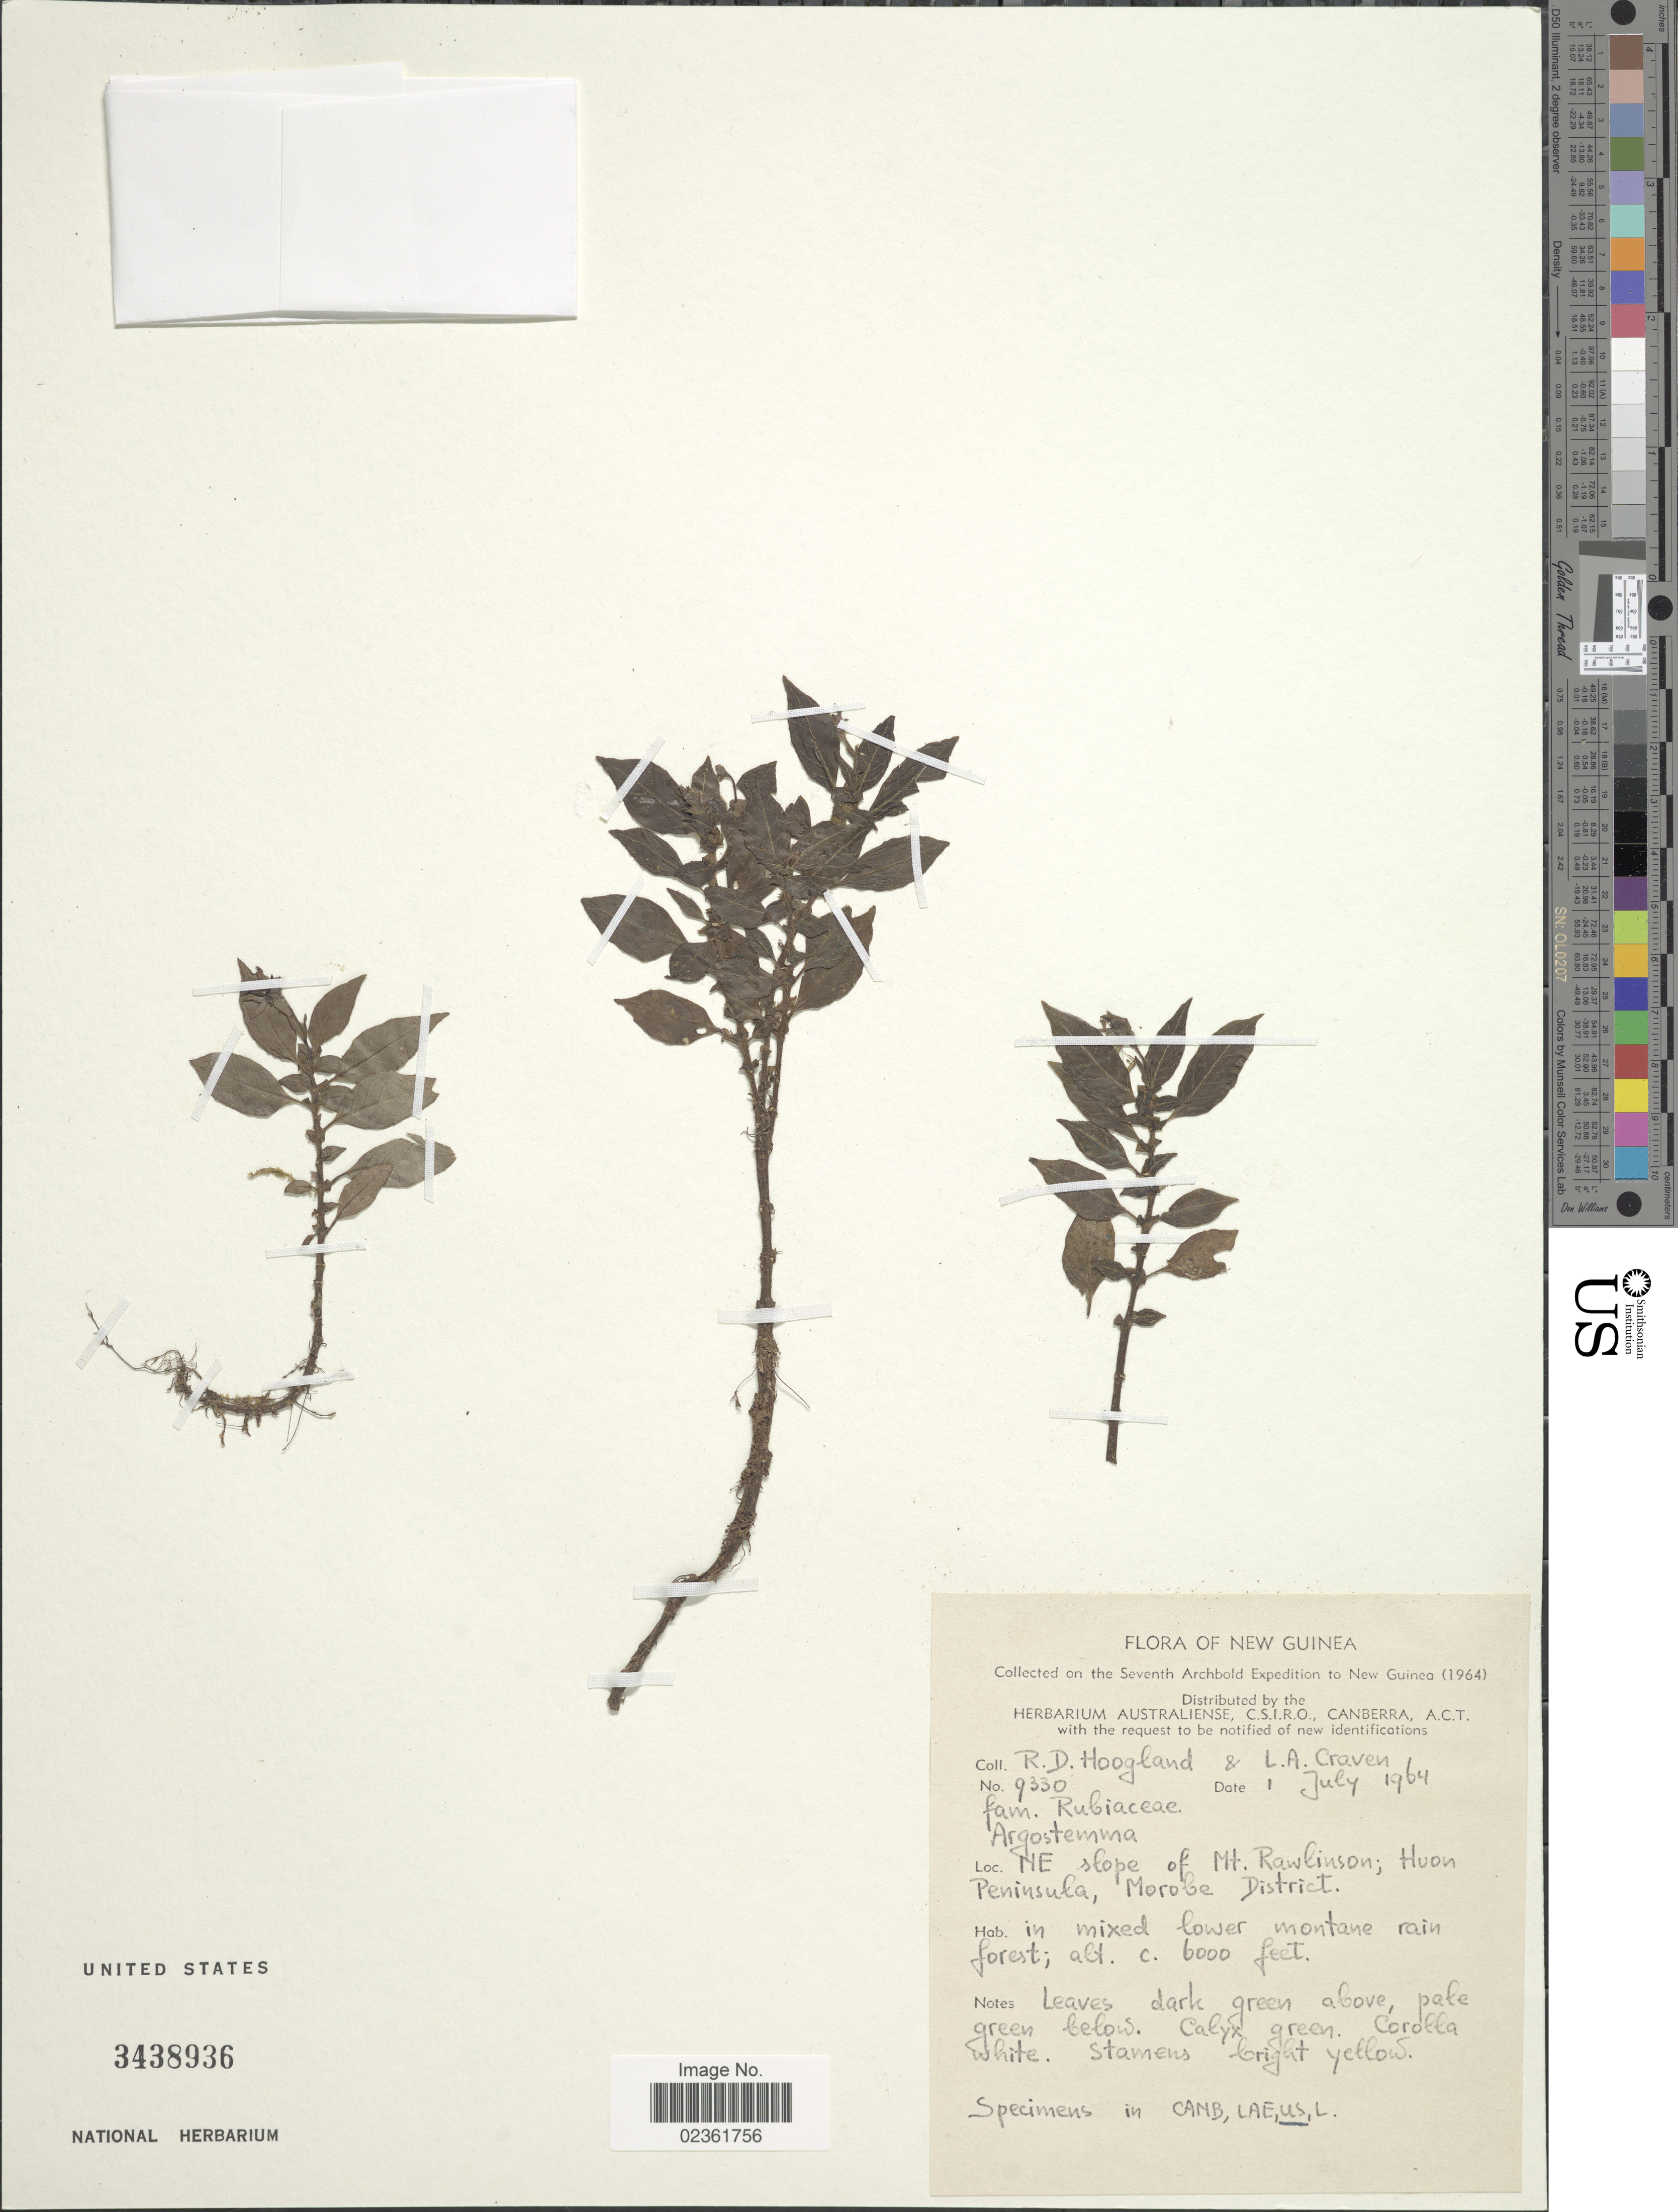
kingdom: Plantae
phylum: Tracheophyta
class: Magnoliopsida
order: Gentianales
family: Rubiaceae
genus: Argostemma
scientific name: Argostemma sp.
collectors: R. D. Hoogland & L. A. Craven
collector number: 9330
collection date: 1964-07-01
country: Papua New Guinea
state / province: Morobe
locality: New Guinea, NE slope of Mt. Rawlinson; Huon Peninsula.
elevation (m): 1829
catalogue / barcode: US 3438936